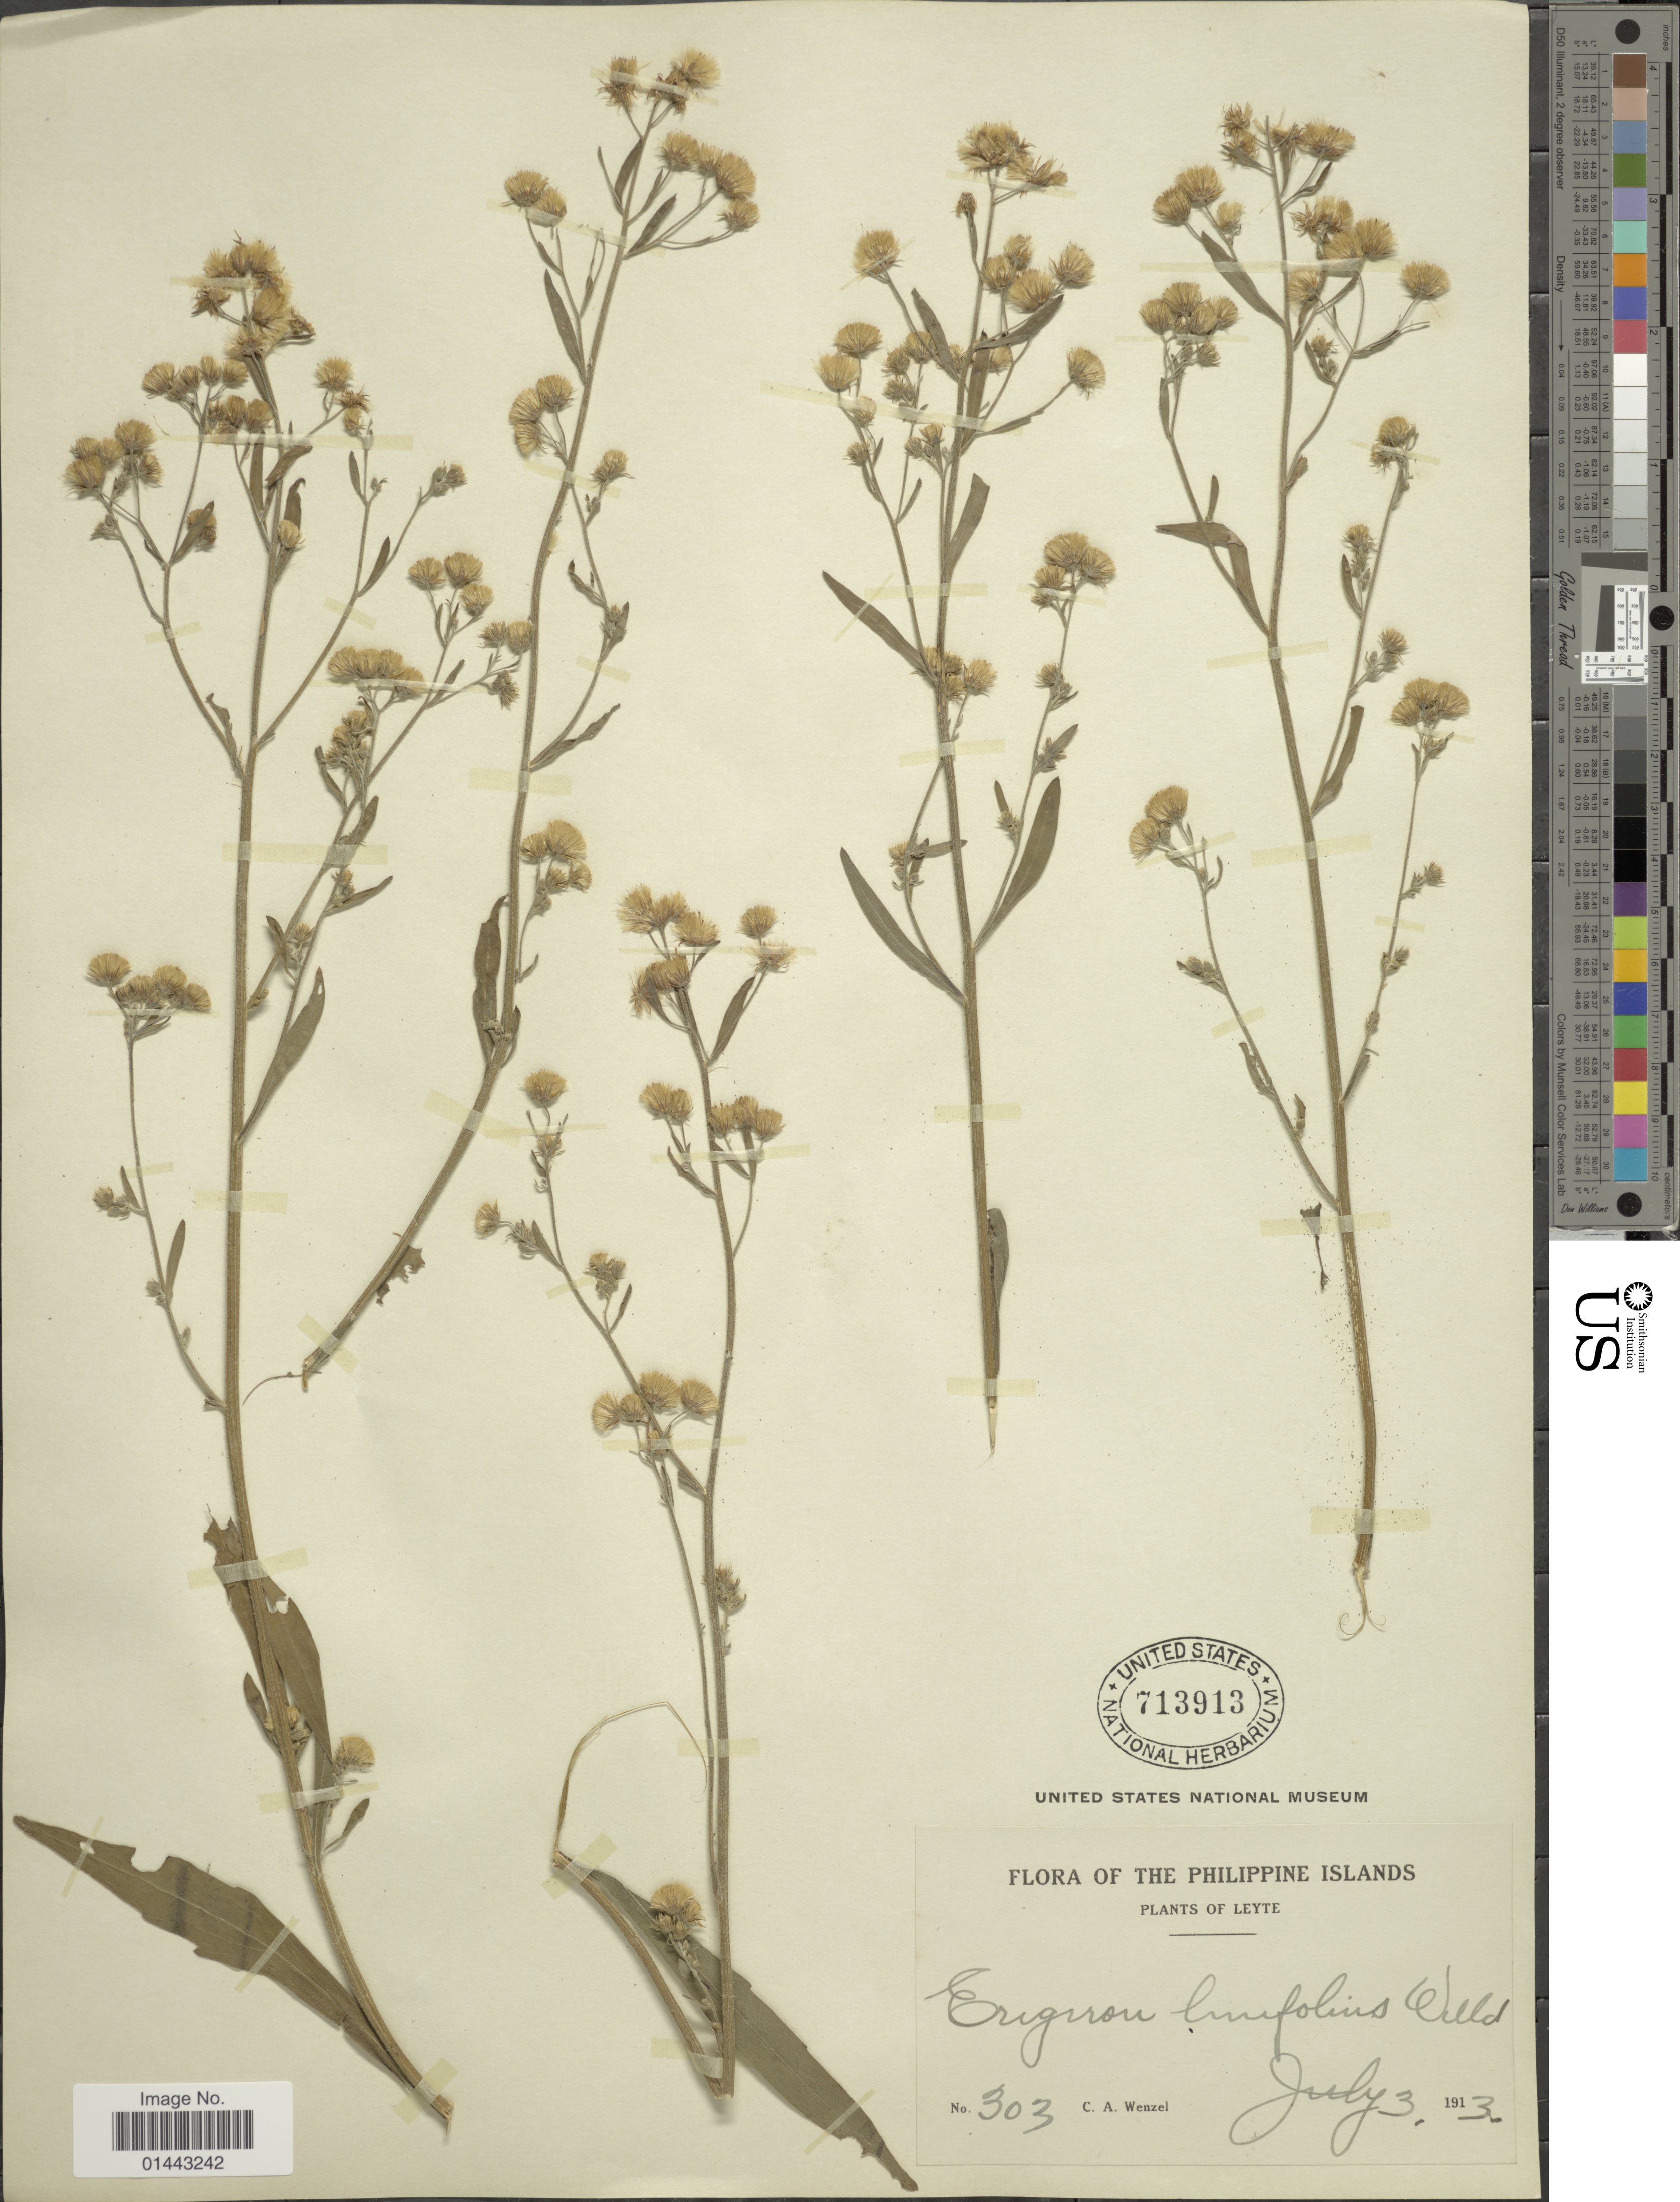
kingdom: Plantae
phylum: Tracheophyta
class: Magnoliopsida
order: Asterales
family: Asteraceae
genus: Erigeron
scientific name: Erigeron bonariensis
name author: L.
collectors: C. Wenzel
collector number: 303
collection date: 1913-07-03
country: Philippines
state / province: Eastern Visayas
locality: Leyte.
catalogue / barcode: US 713913